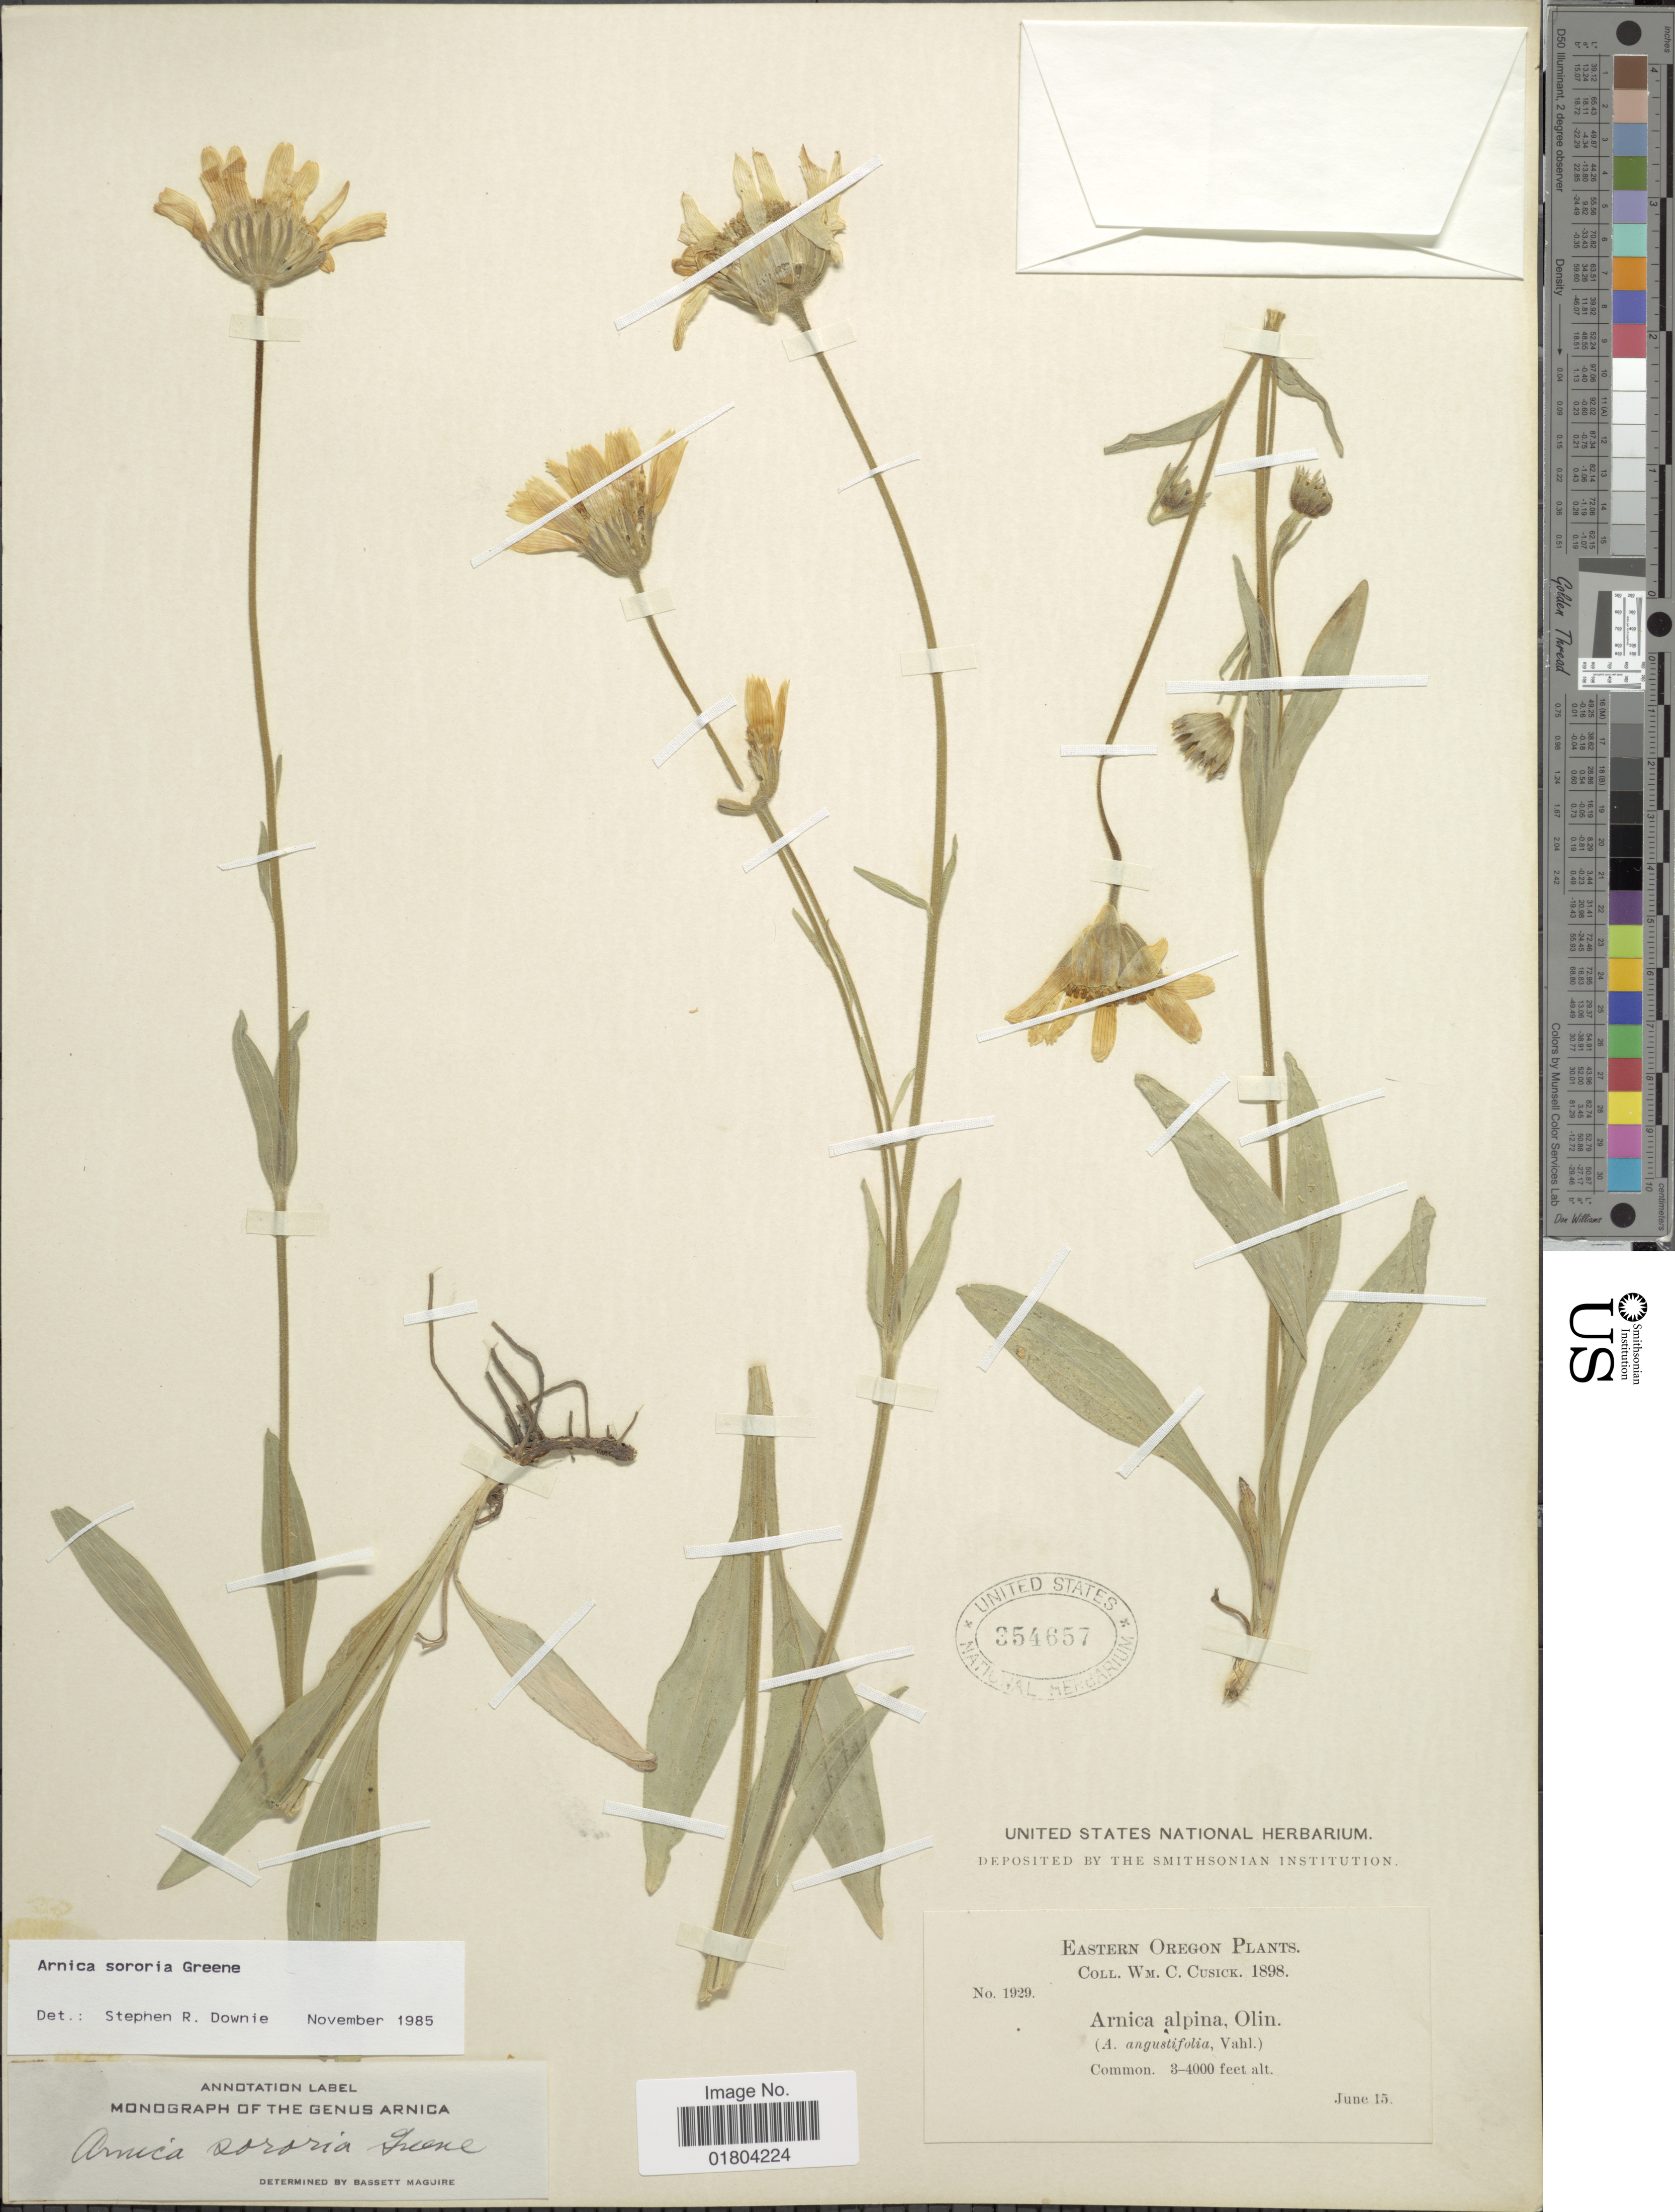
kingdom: Plantae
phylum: Tracheophyta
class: Magnoliopsida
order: Asterales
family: Asteraceae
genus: Arnica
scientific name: Arnica sororia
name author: Greene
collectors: W. C. Cusick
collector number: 1929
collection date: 1898-06-15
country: United States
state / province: Oregon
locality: Eastern Oregon, Common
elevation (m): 914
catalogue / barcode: US 354657